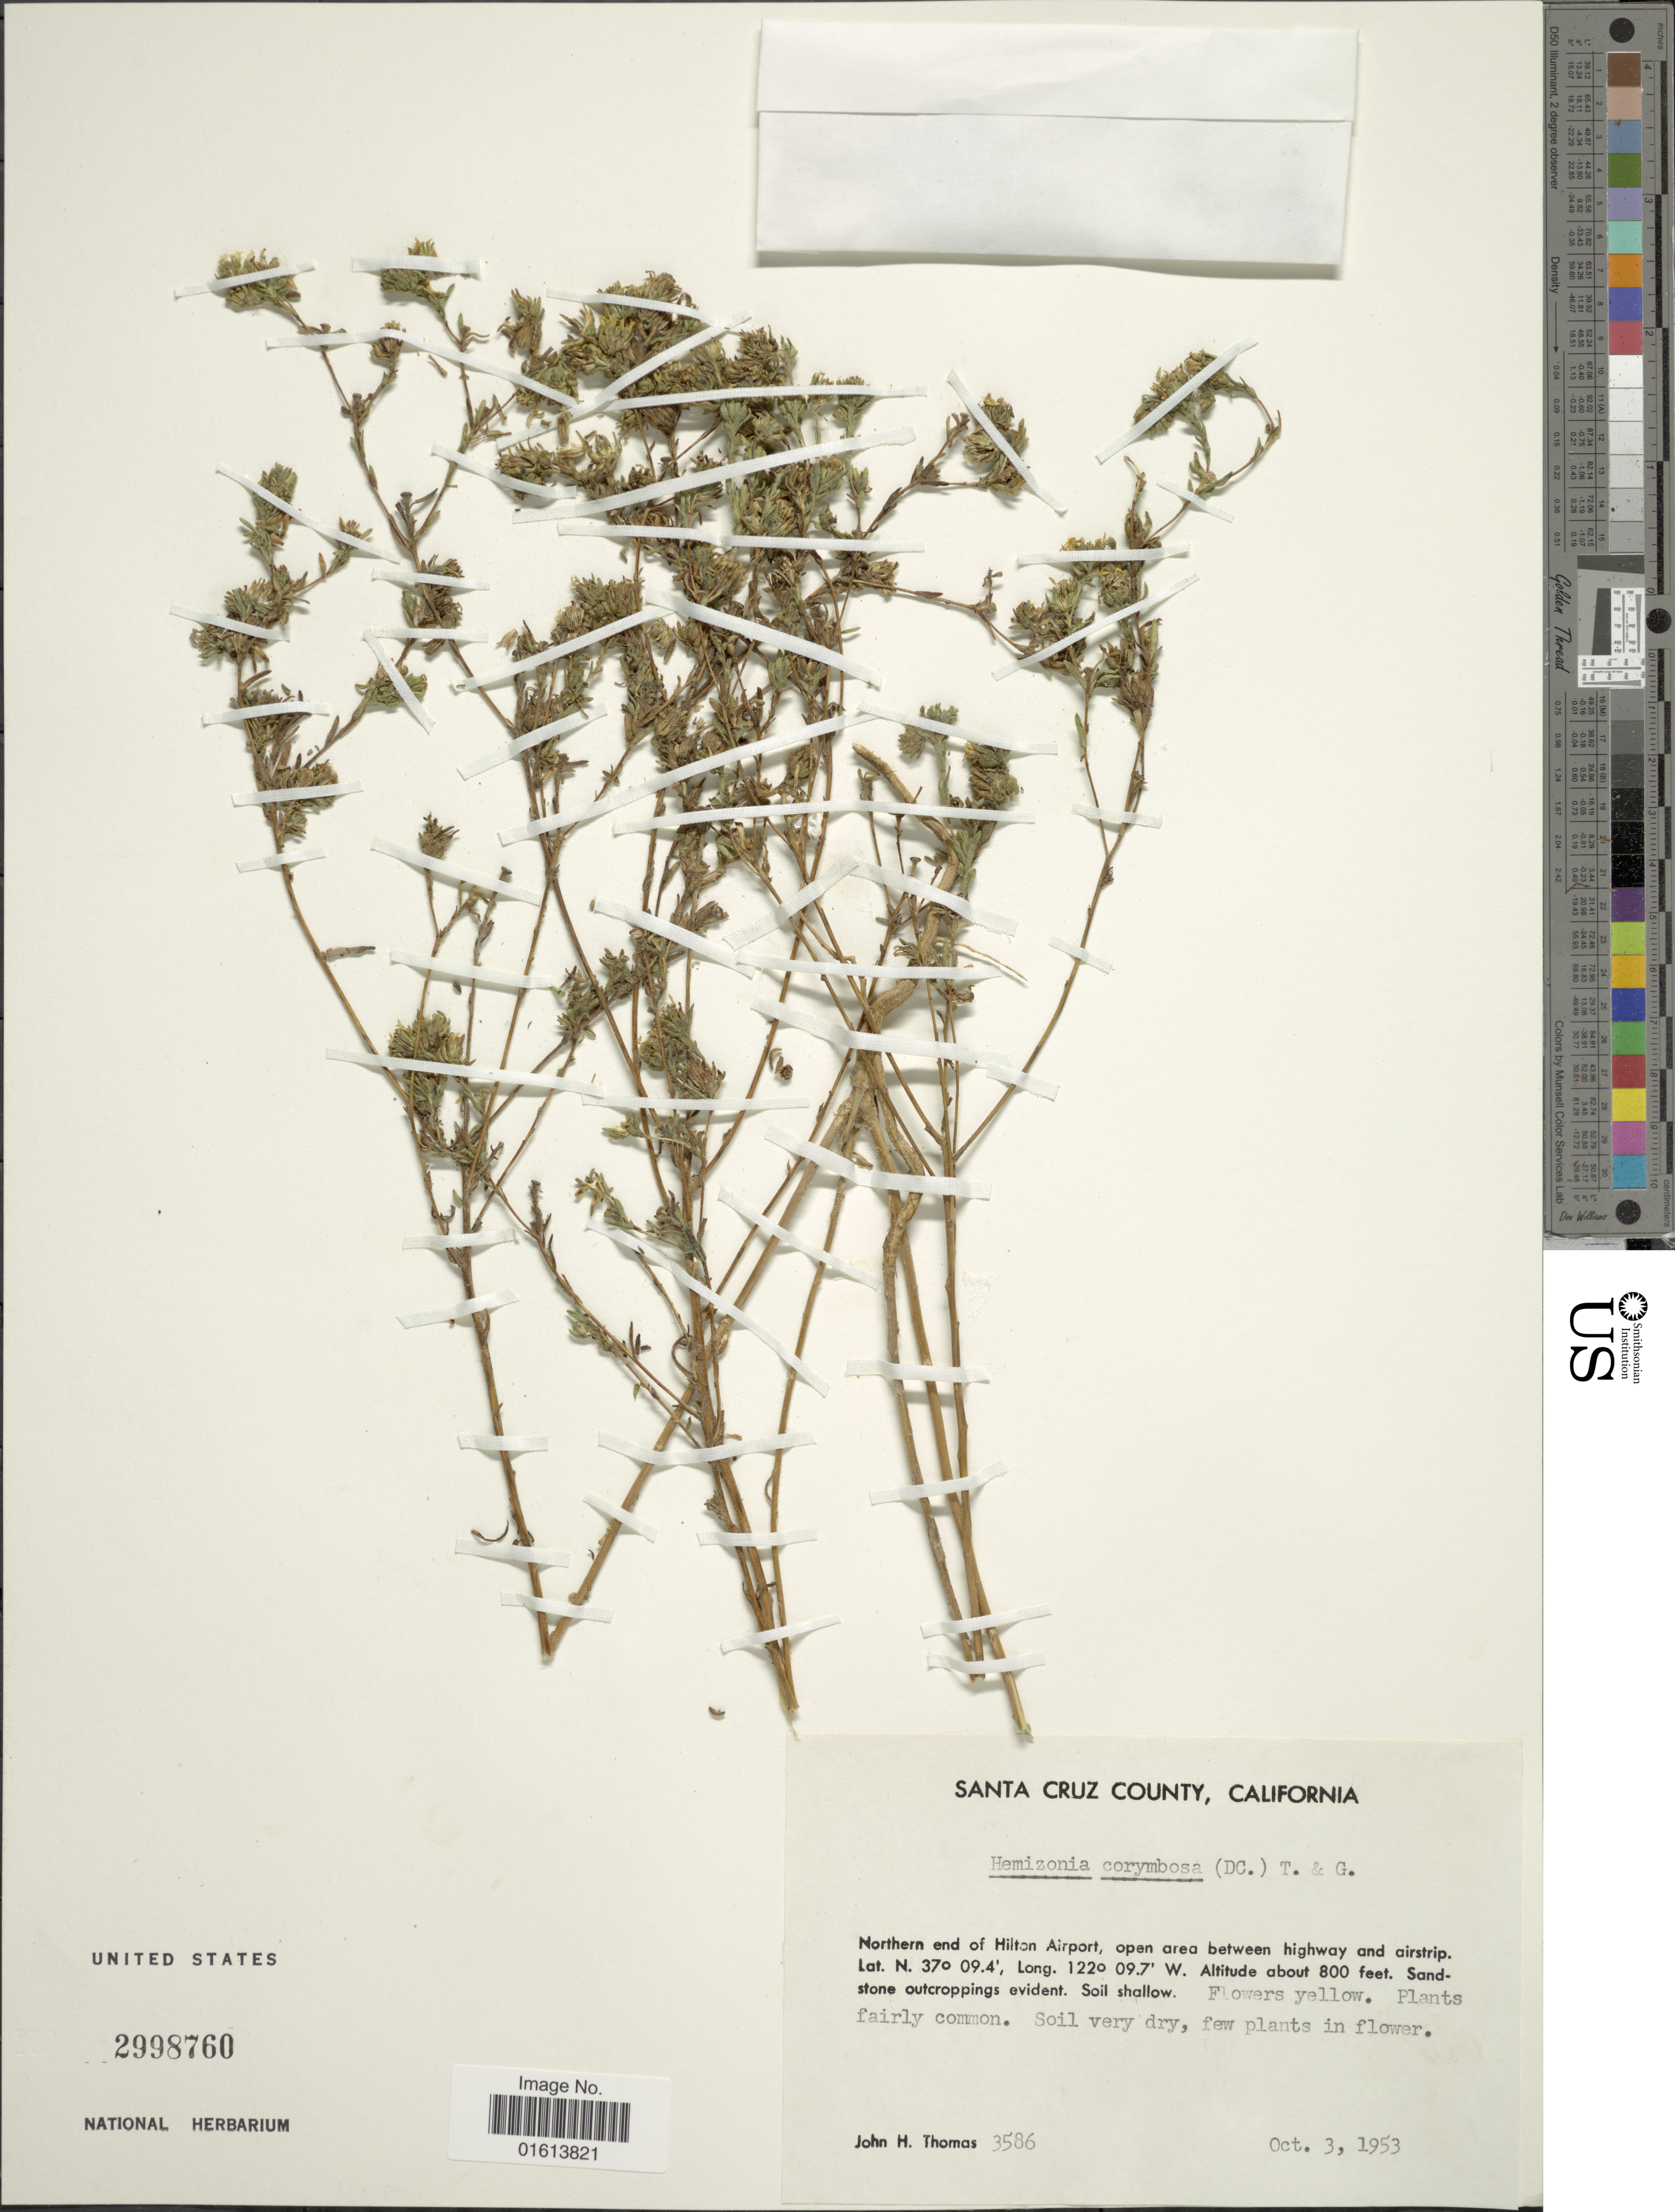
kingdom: Plantae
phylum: Tracheophyta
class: Magnoliopsida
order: Asterales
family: Asteraceae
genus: Deinandra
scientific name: Deinandra corymbosa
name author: (DC.) B.G. Baldwin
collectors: J. H. Thomas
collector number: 3586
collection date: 1953-10-03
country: United States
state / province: California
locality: California. Northern end of Hilton Airport, open area between highway and airstrip.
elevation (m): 244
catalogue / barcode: US 2998760